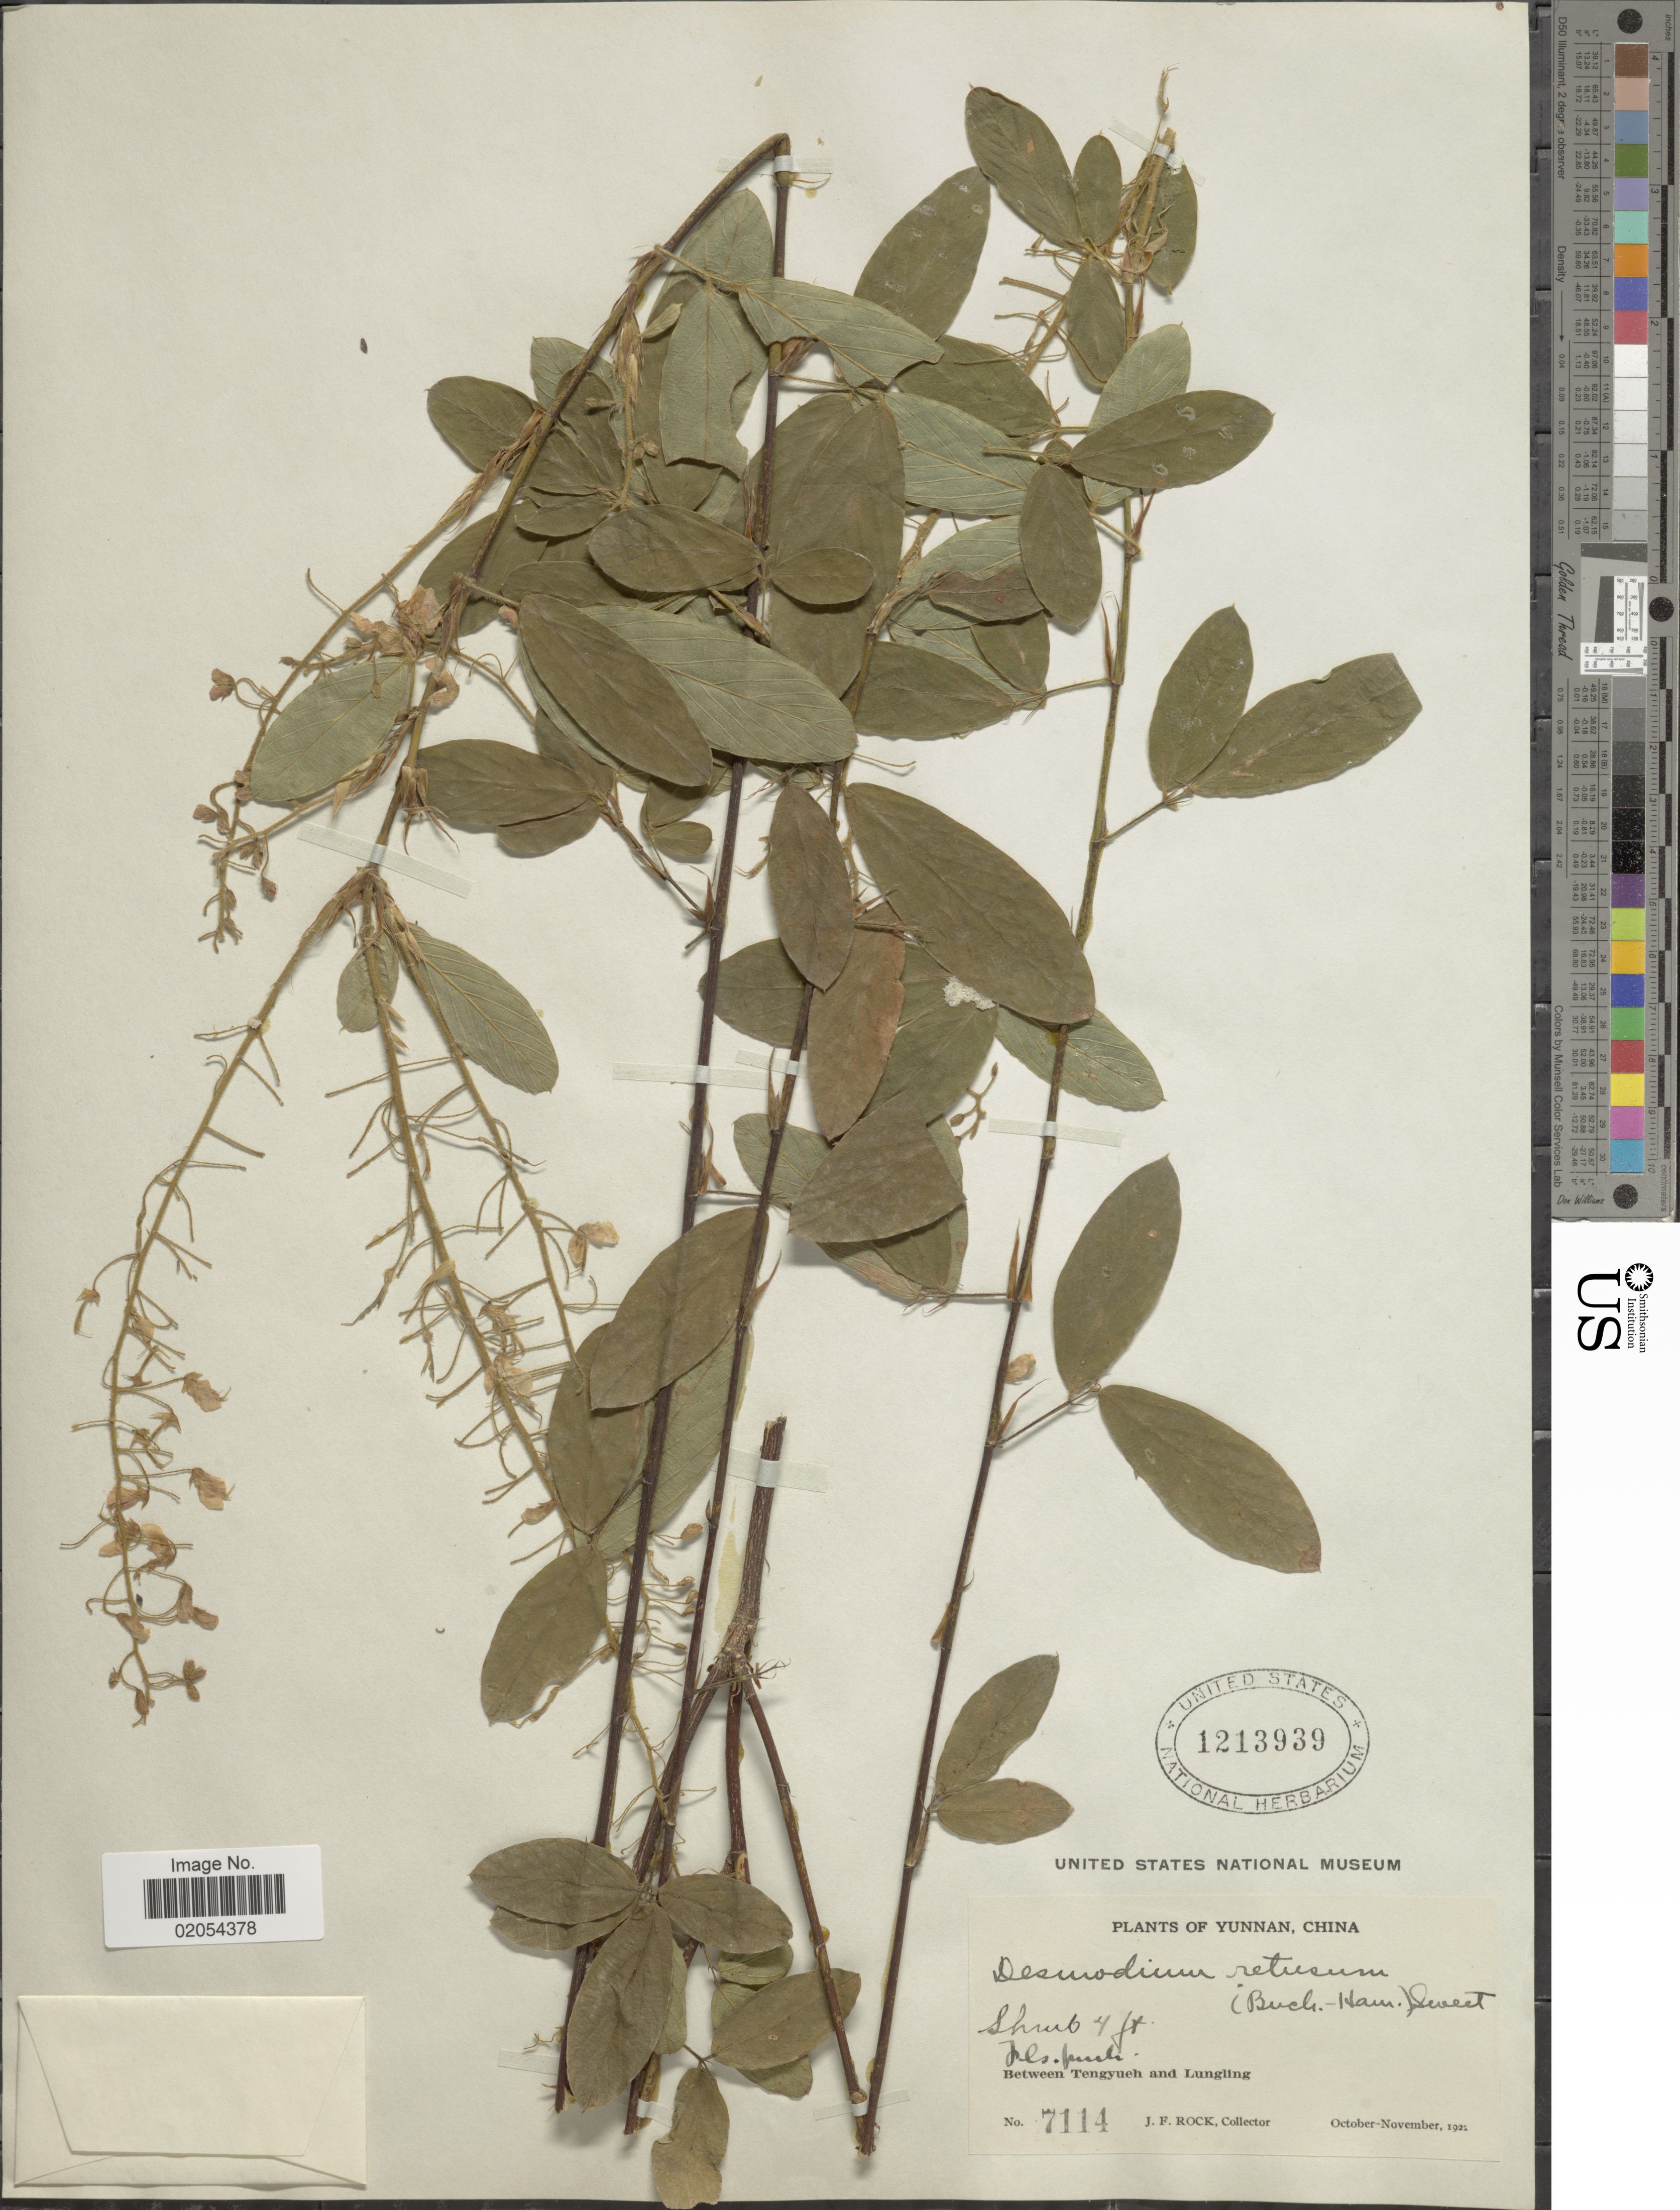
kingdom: Plantae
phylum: Tracheophyta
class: Magnoliopsida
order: Fabales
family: Fabaceae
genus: Tateishia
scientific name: Tateishia concinna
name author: (DC.) H. Ohashi & K. Ohashi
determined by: Strong, Mark T., (BOT), Smithsonian Institution - National Museum of Natural History (UNITED STATES)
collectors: J. Rock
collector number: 7114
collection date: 1922-10/1922-11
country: China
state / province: Yunnan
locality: Between Tengyueh and Lungling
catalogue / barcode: US 1213939